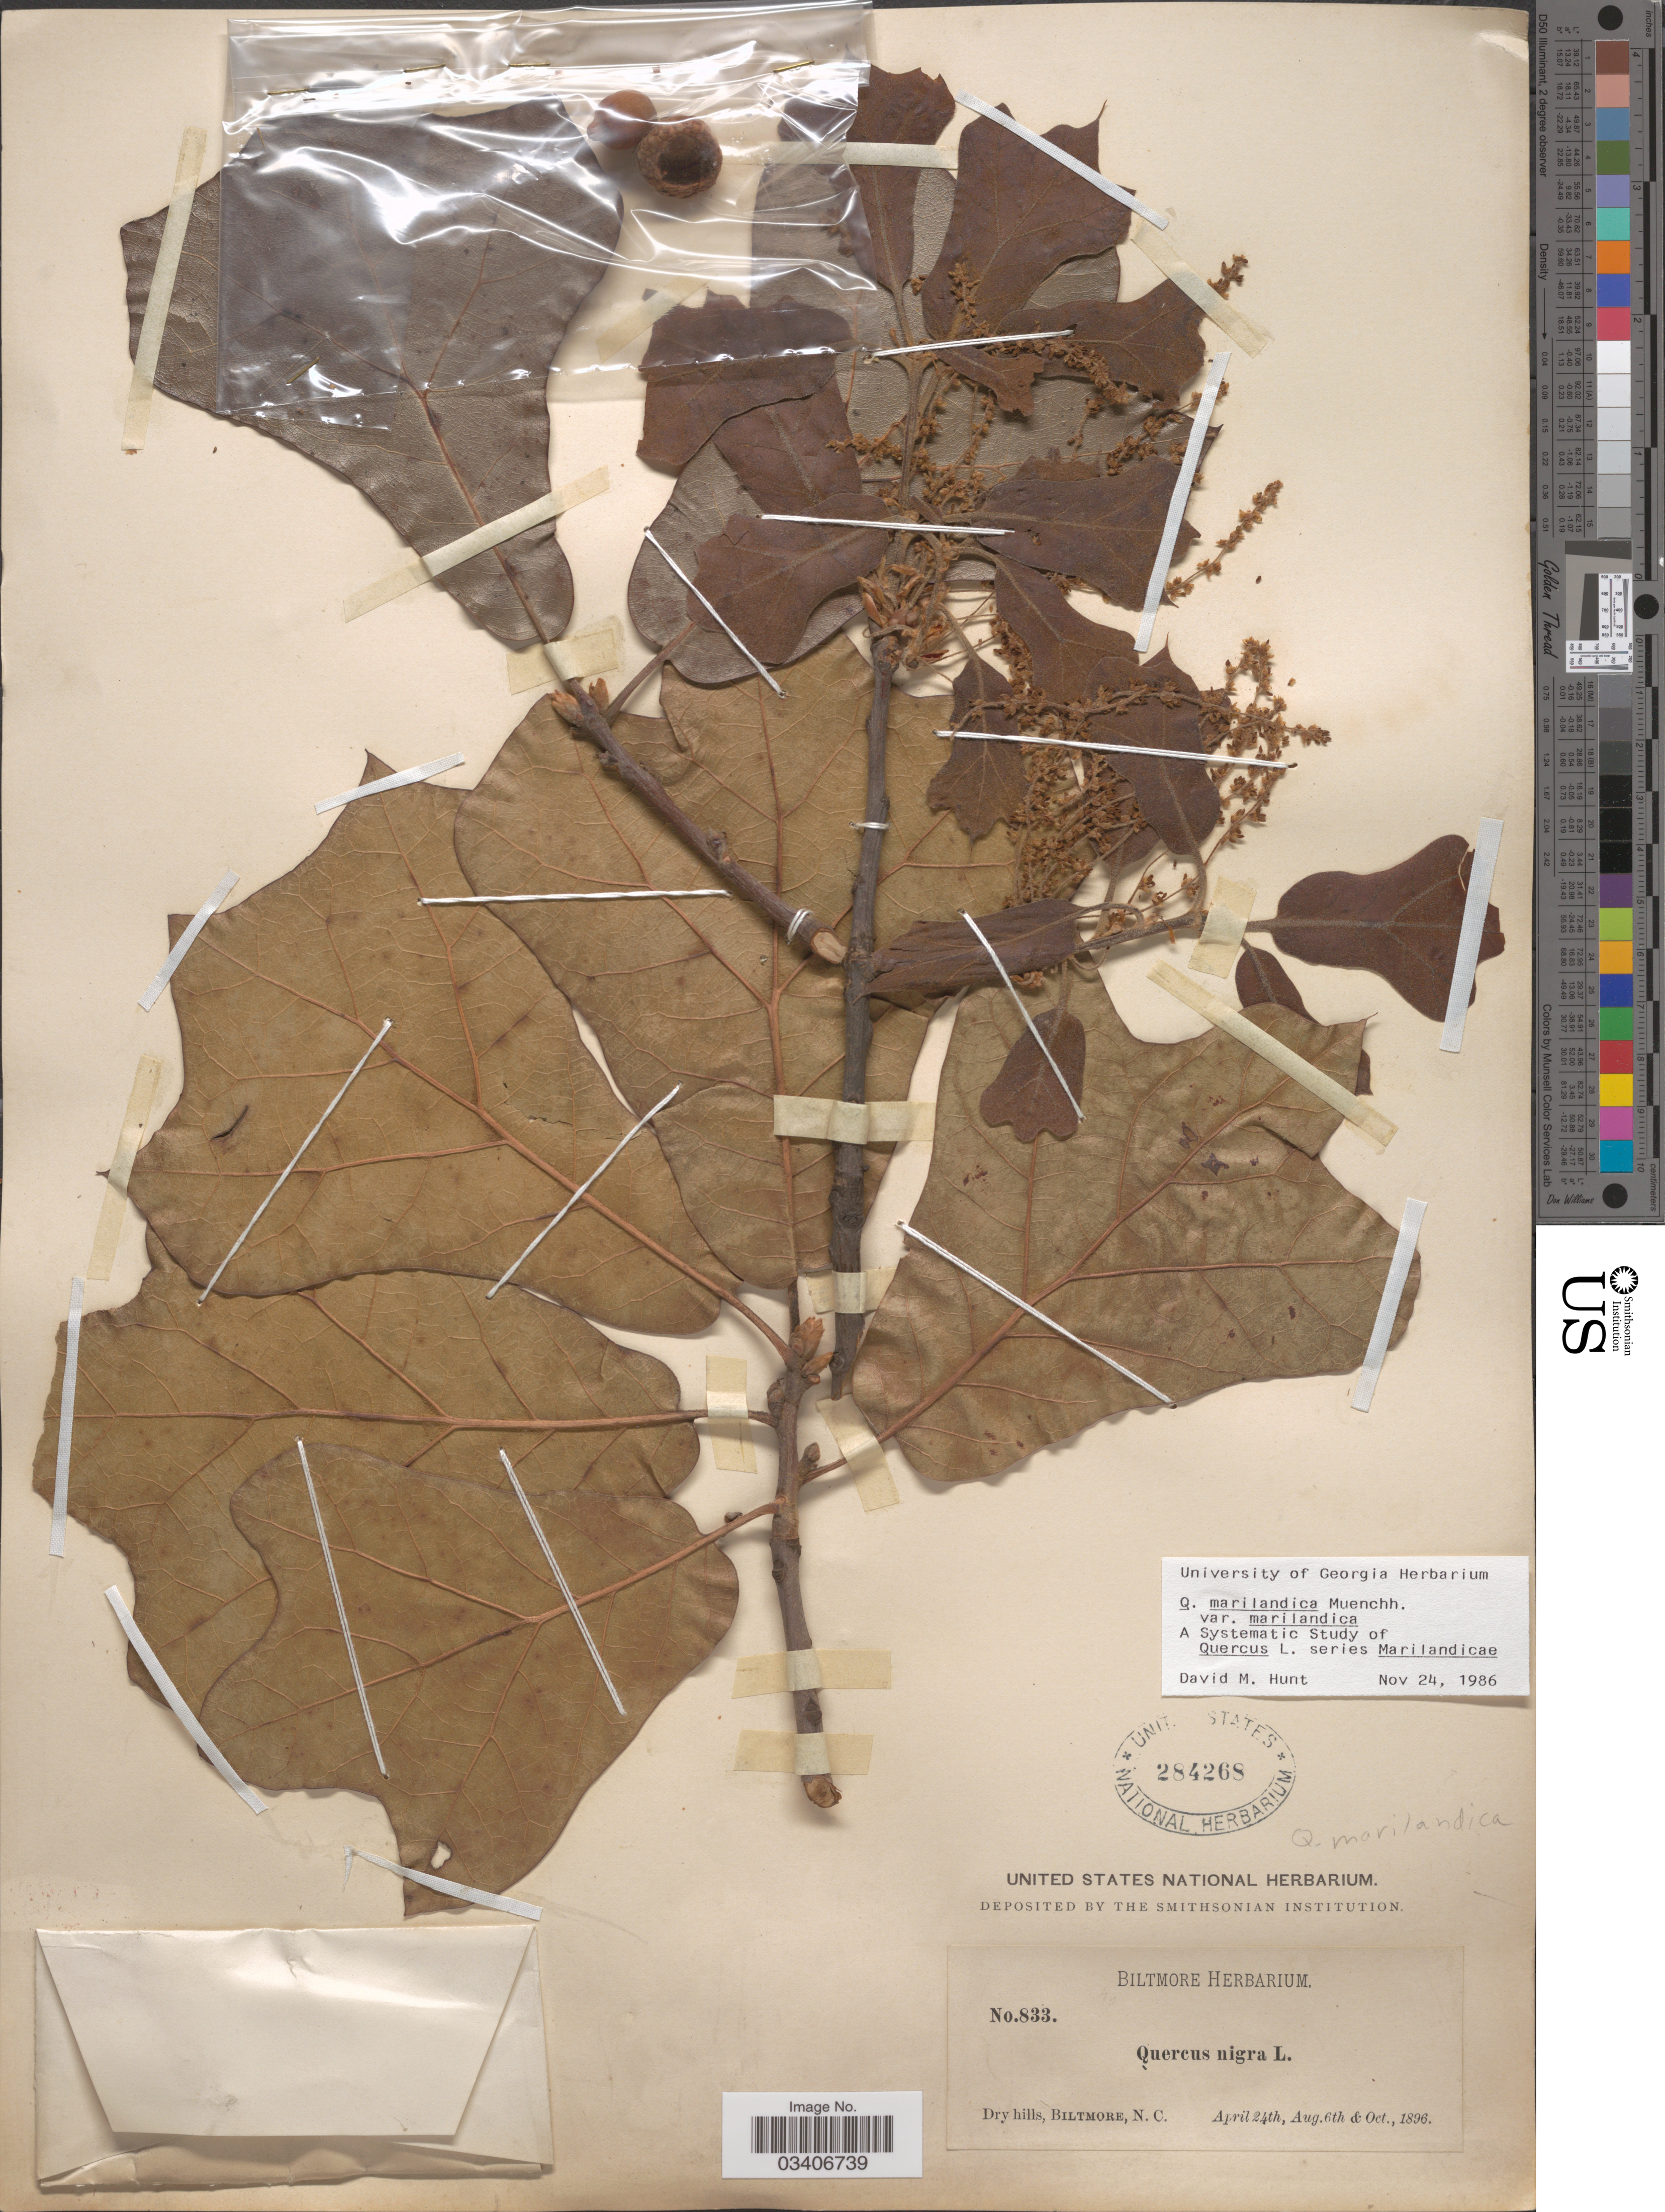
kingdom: Plantae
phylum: Tracheophyta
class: Magnoliopsida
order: Fagales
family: Fagaceae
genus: Quercus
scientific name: Quercus marilandica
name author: (L.) Münchh.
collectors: ex herb. Biltmore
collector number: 833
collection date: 1896-04-24/1896-10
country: United States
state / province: North Carolina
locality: Biltmore.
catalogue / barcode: US 284268